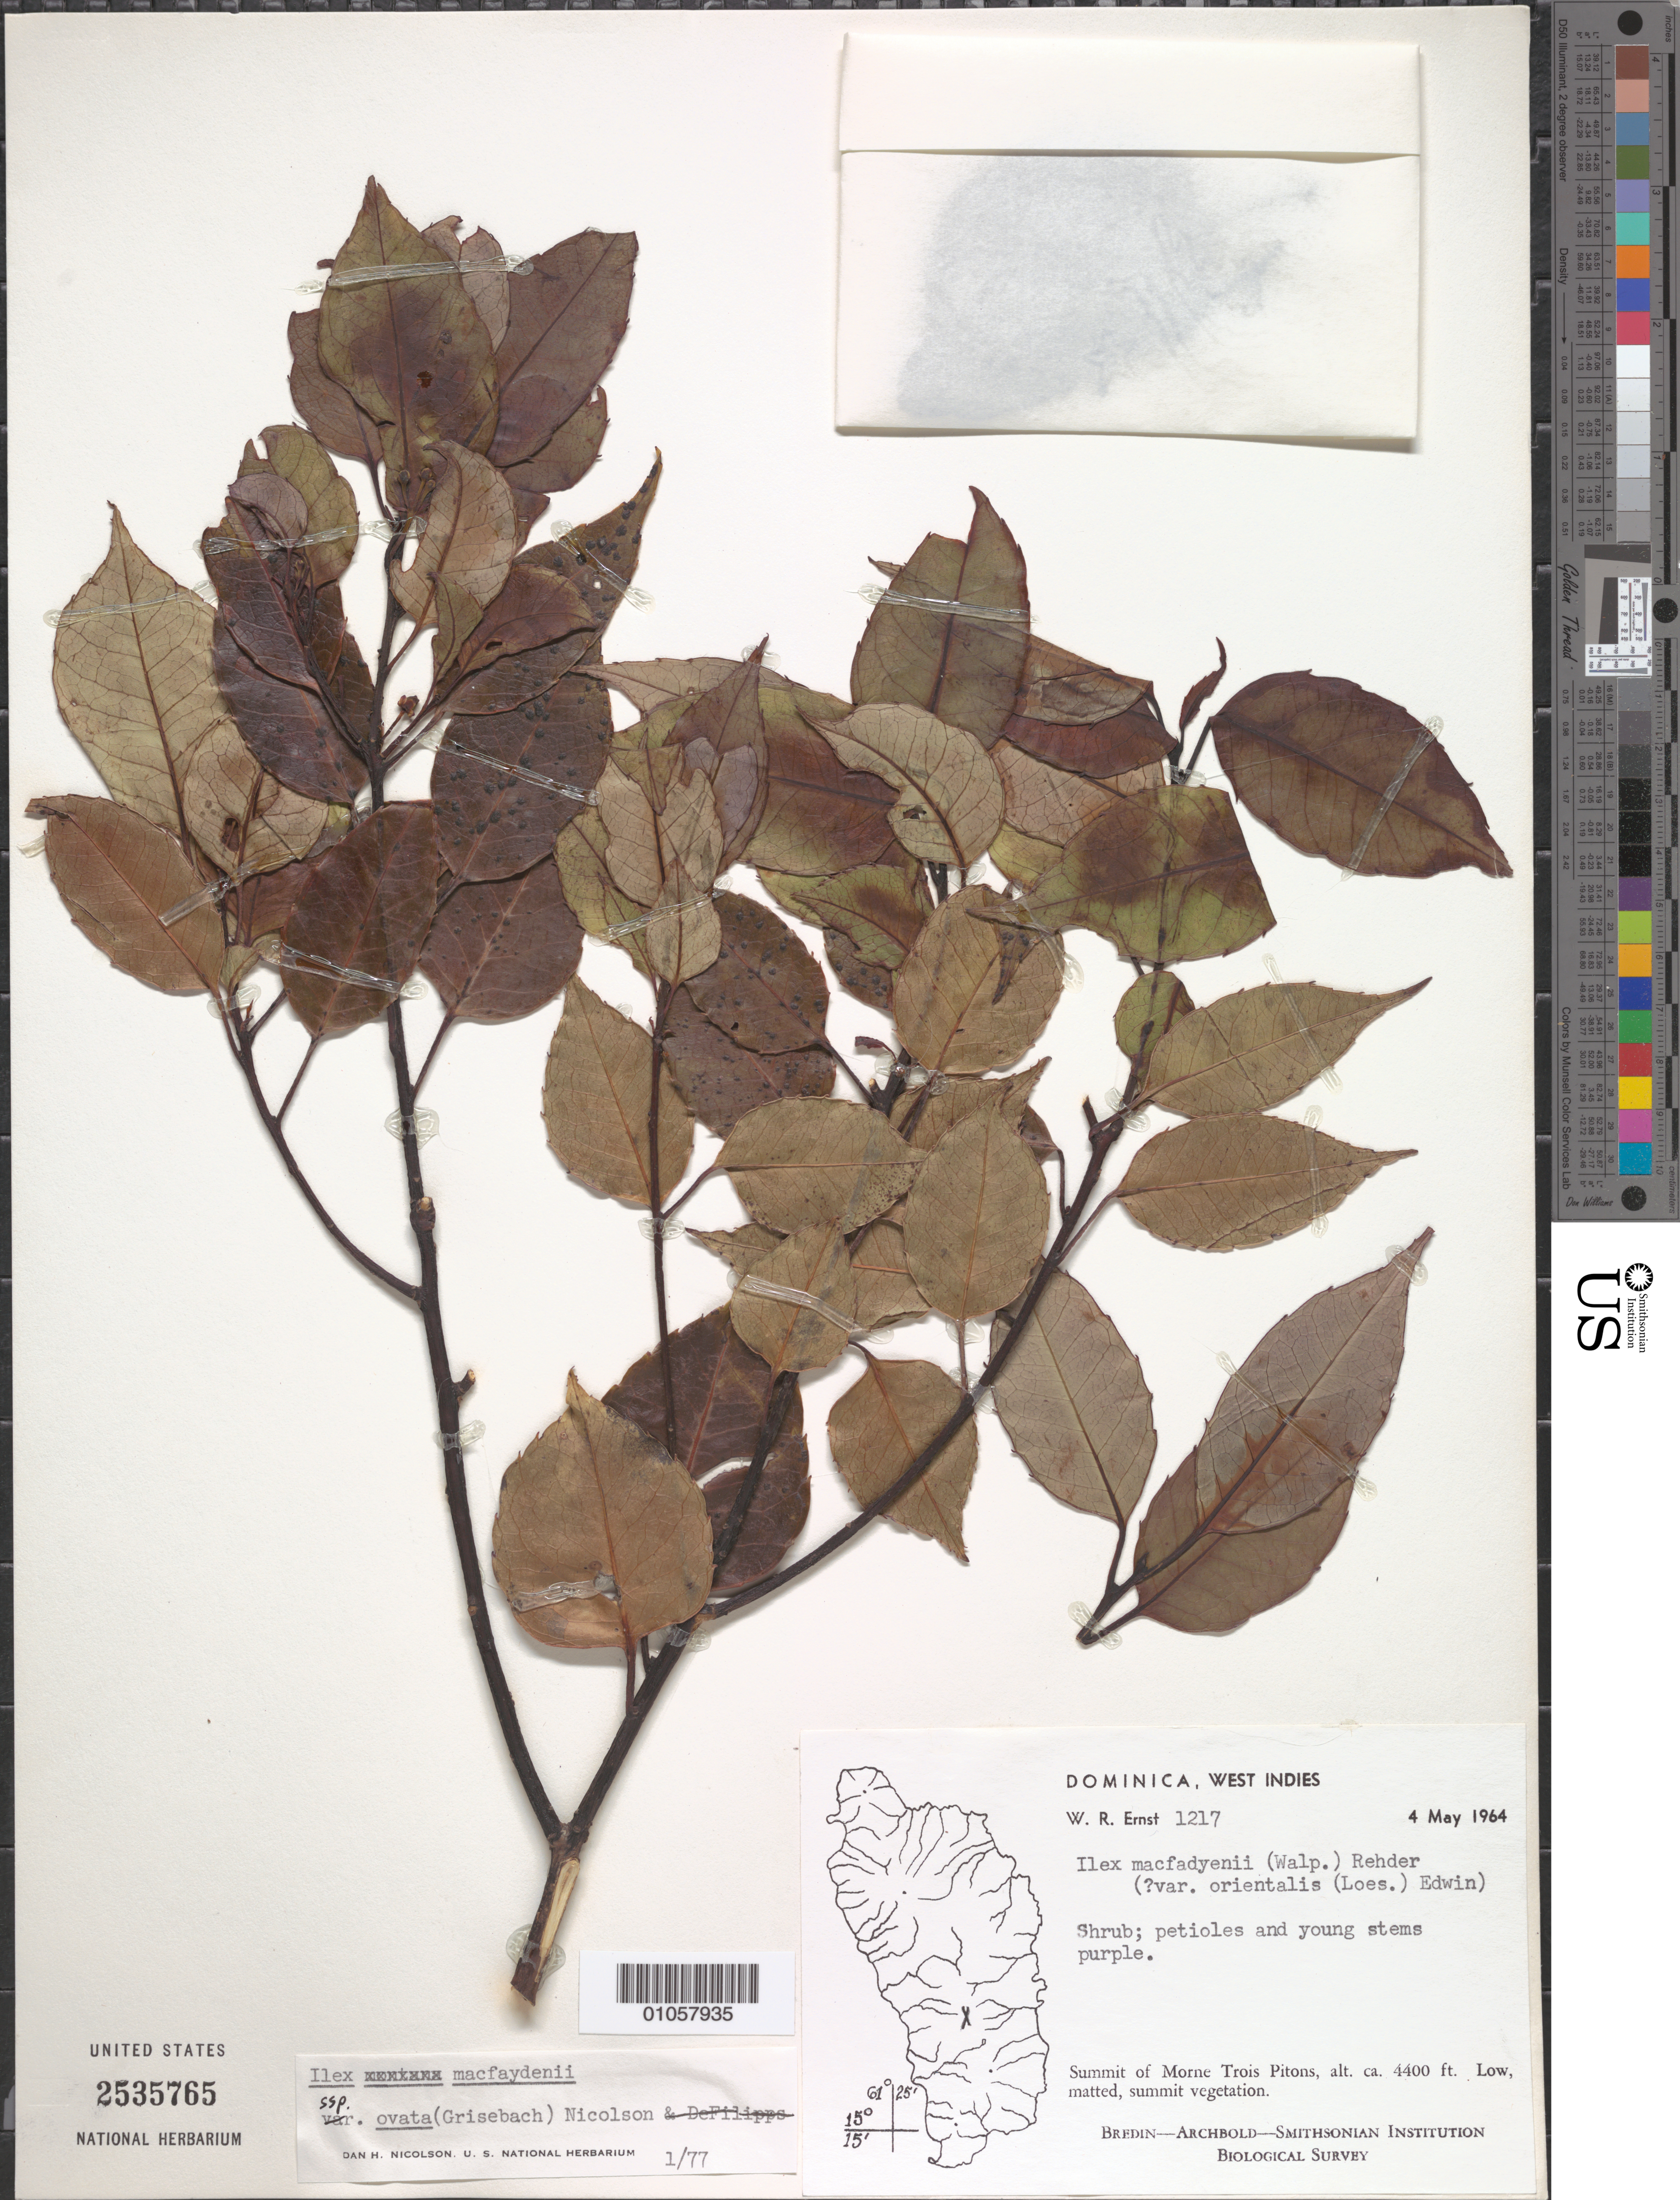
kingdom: Plantae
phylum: Tracheophyta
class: Magnoliopsida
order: Aquifoliales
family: Aquifoliaceae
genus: Ilex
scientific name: Ilex macfaydenii subsp. ovata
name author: (Griseb.) Nicolson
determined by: Nicolson, Dan H.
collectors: W. R. Ernst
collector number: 1217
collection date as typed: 04 May 1964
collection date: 1964-05-04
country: Dominica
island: Dominica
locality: Morne Trois Pitons, summit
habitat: Low, matted, summit vegetation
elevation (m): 1341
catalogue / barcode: US 2535765